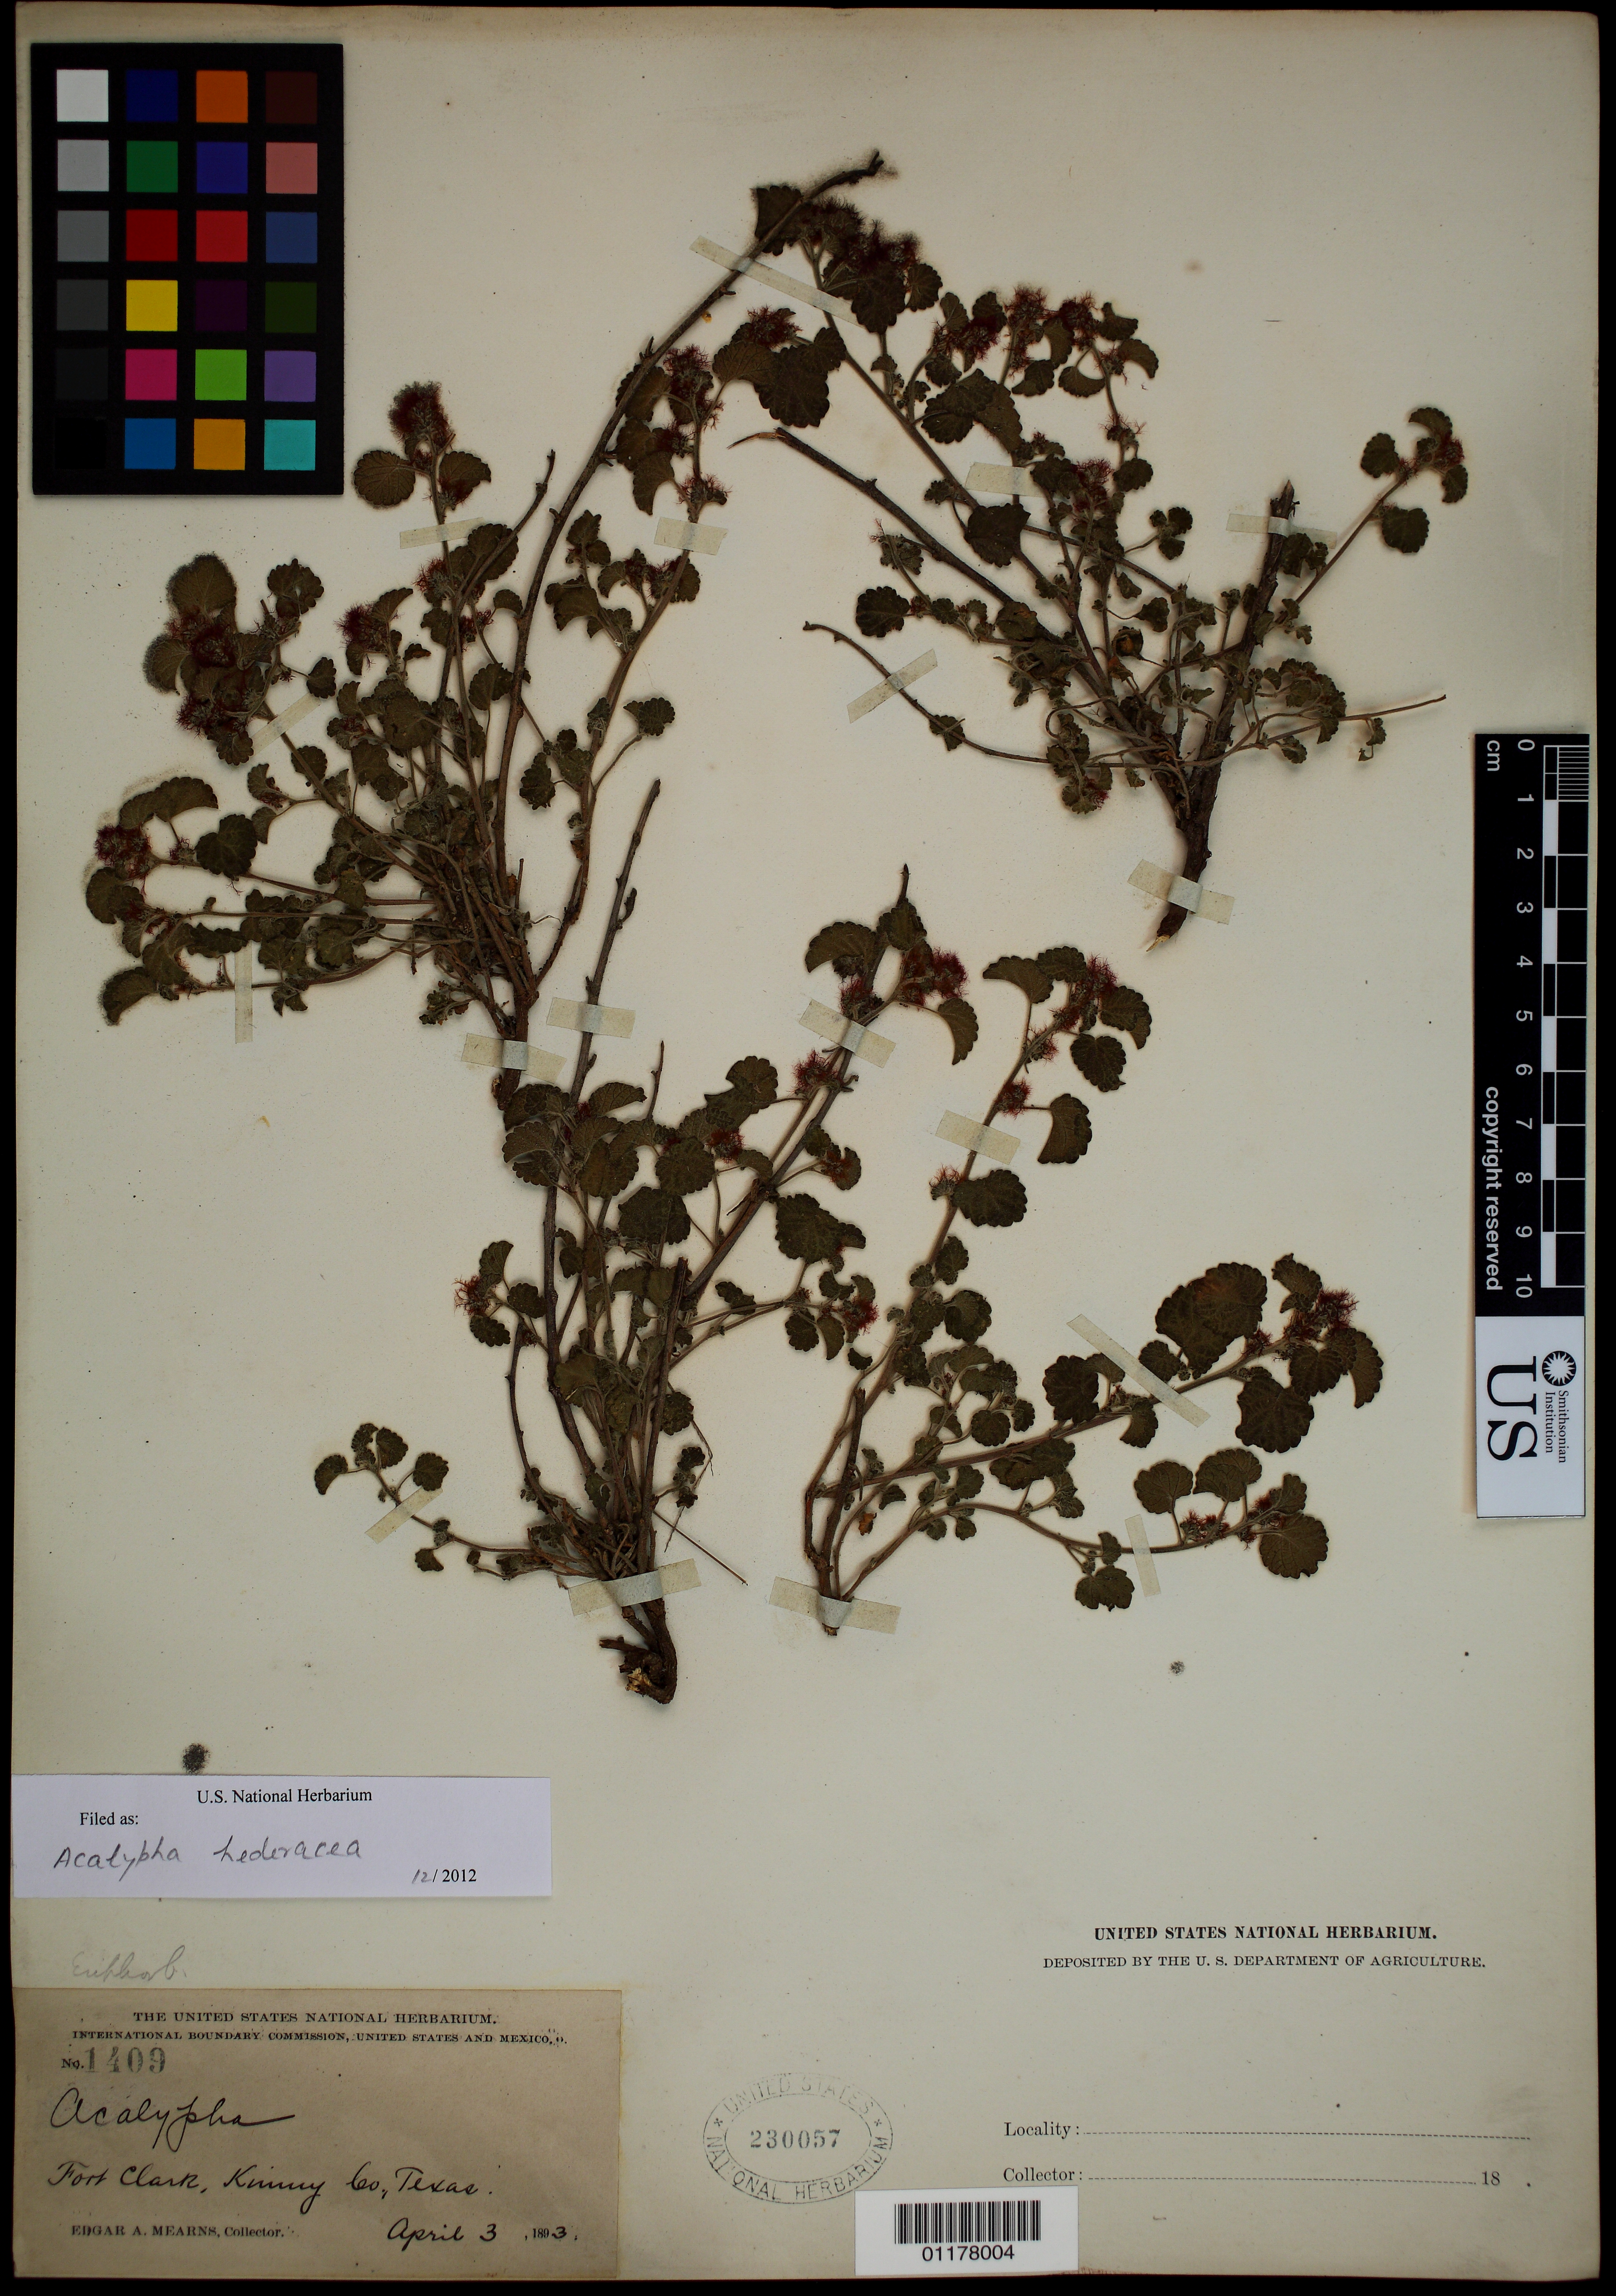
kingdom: Plantae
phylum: Tracheophyta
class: Magnoliopsida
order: Malpighiales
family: Euphorbiaceae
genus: Acalypha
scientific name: Acalypha hederacea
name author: Torr.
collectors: E. A. Mearns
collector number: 1409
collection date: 1893-04-03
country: United States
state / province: Texas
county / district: Kinney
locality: Fort Clark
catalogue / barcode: US 230057